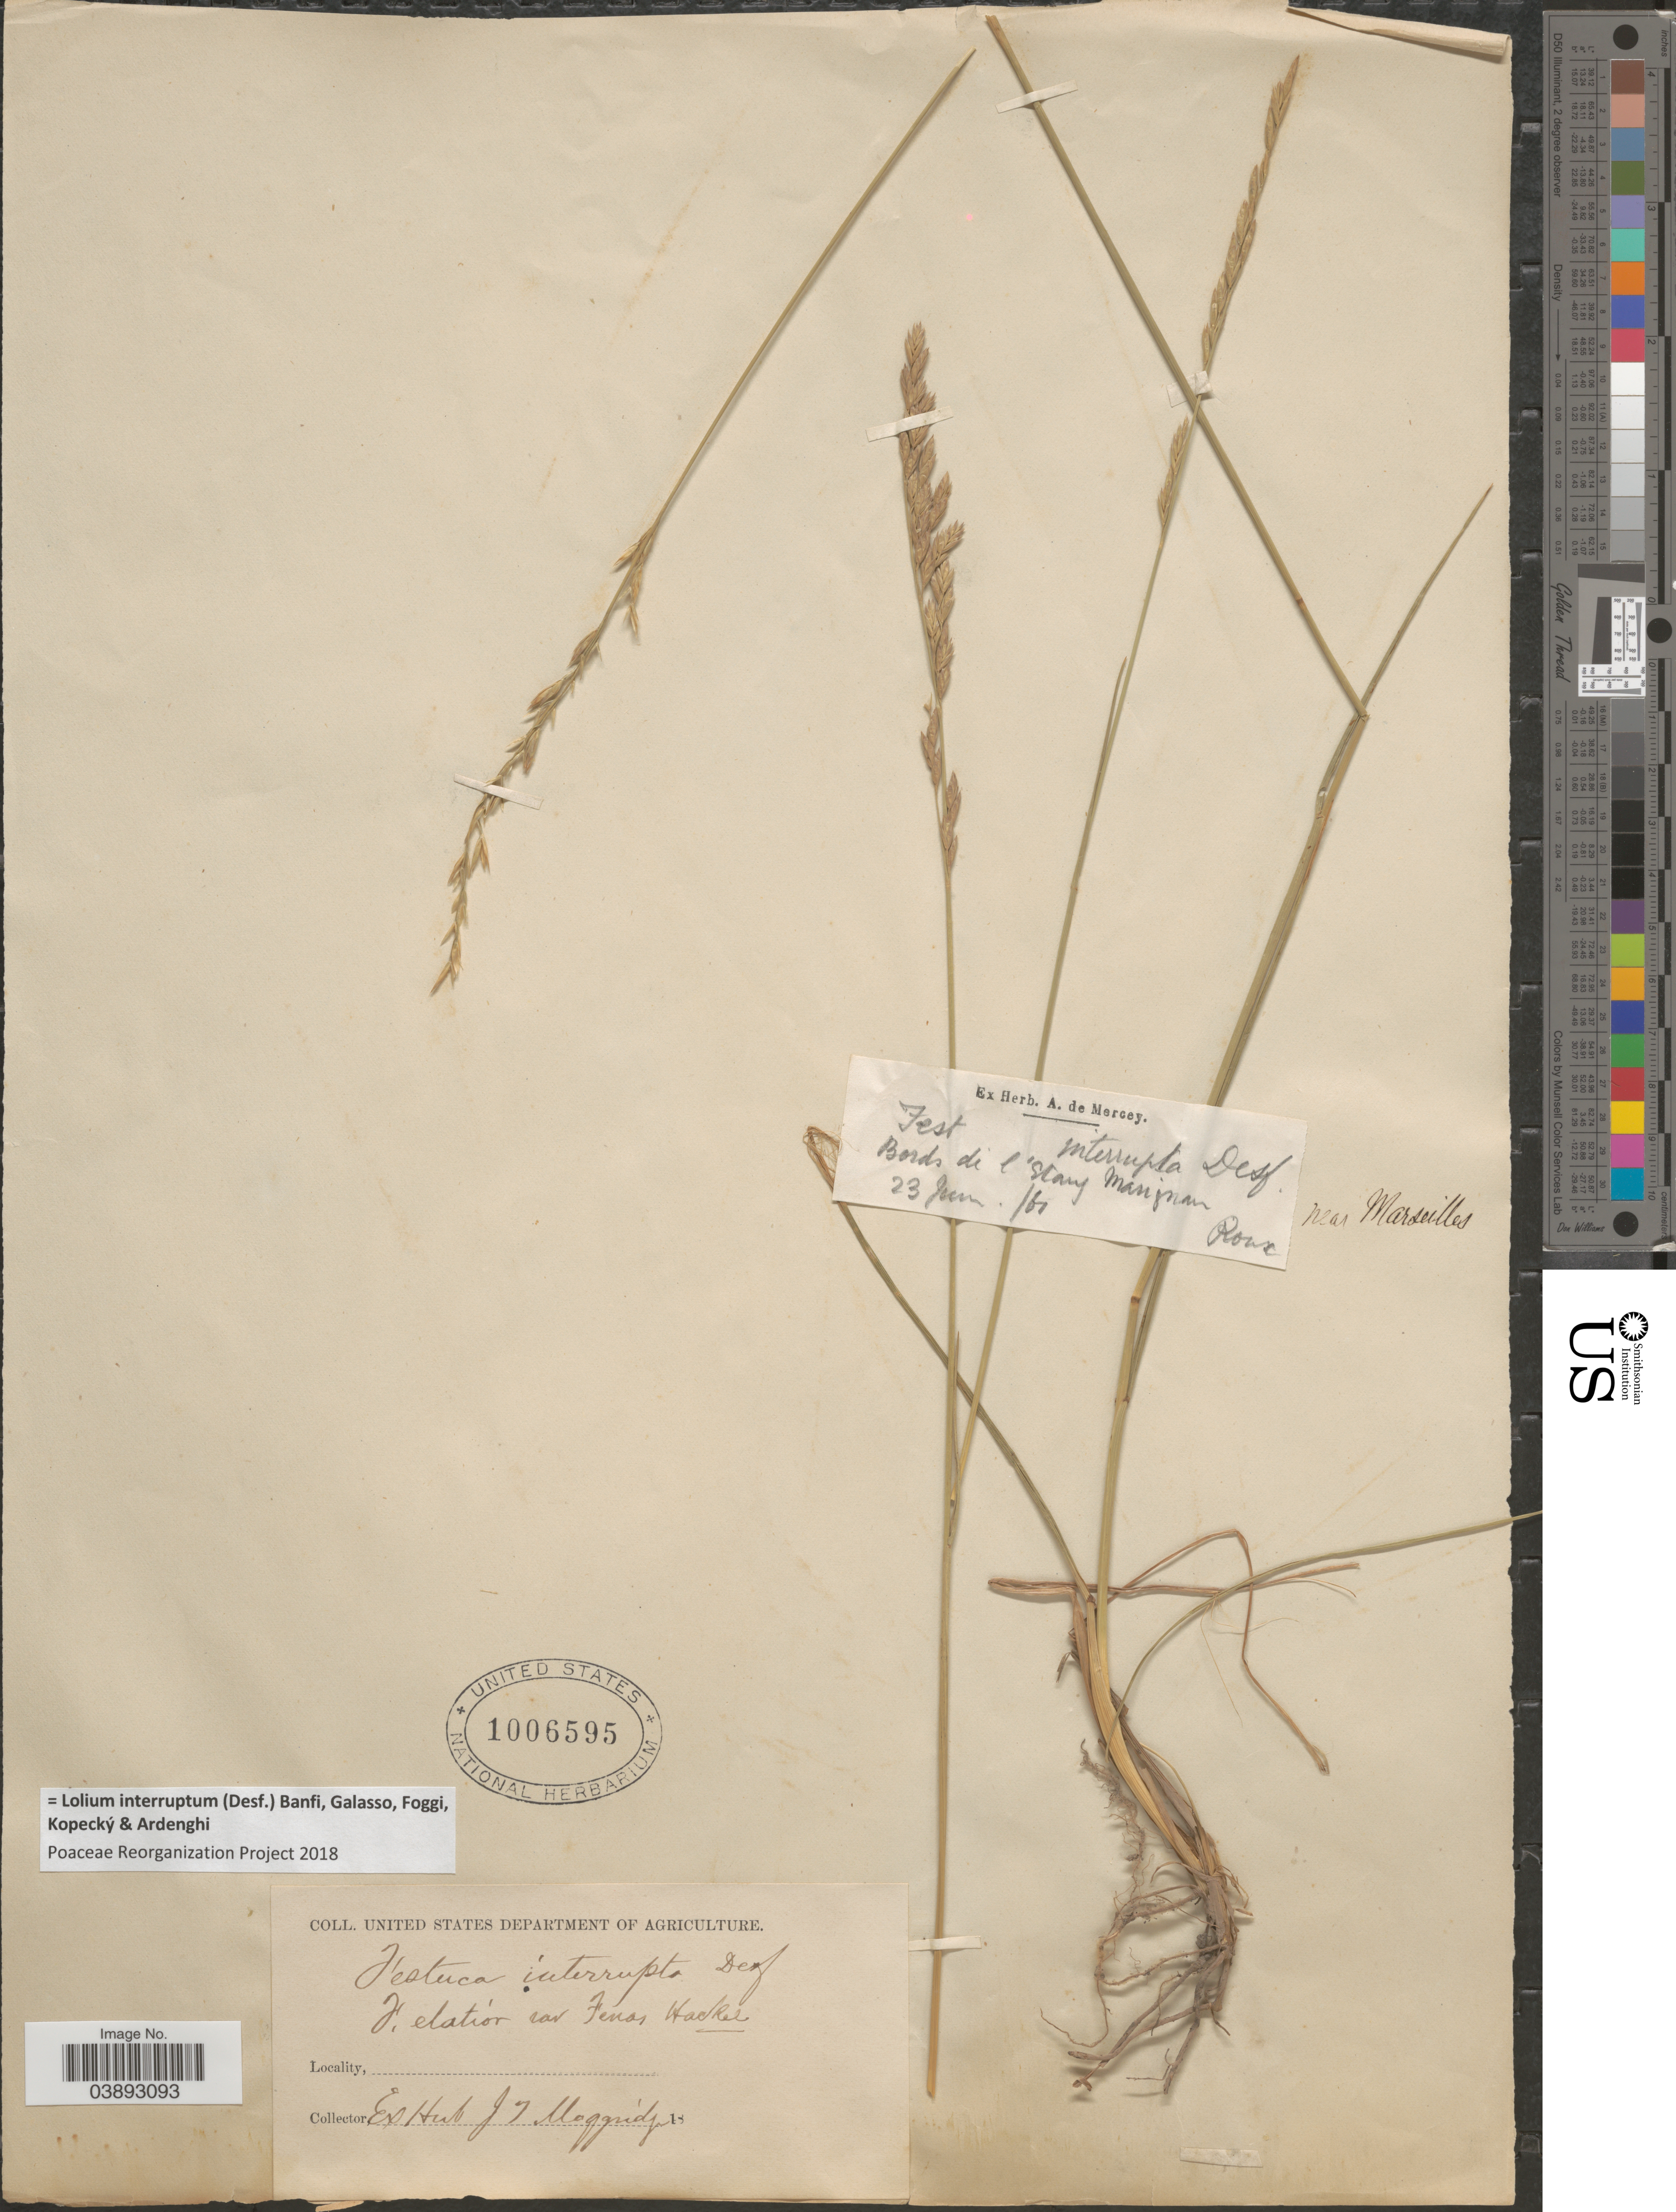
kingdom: Plantae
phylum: Tracheophyta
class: Liliopsida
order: Poales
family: Poaceae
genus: Lolium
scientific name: Lolium interruptum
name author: (Desf.) Banfi et al.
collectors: ex herb. A. de Mercey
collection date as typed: Transcribed d/m/y: 23/6/61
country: France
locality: Bords di l'Etang Marignan. Near Marseilles.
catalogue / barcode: US 1006595